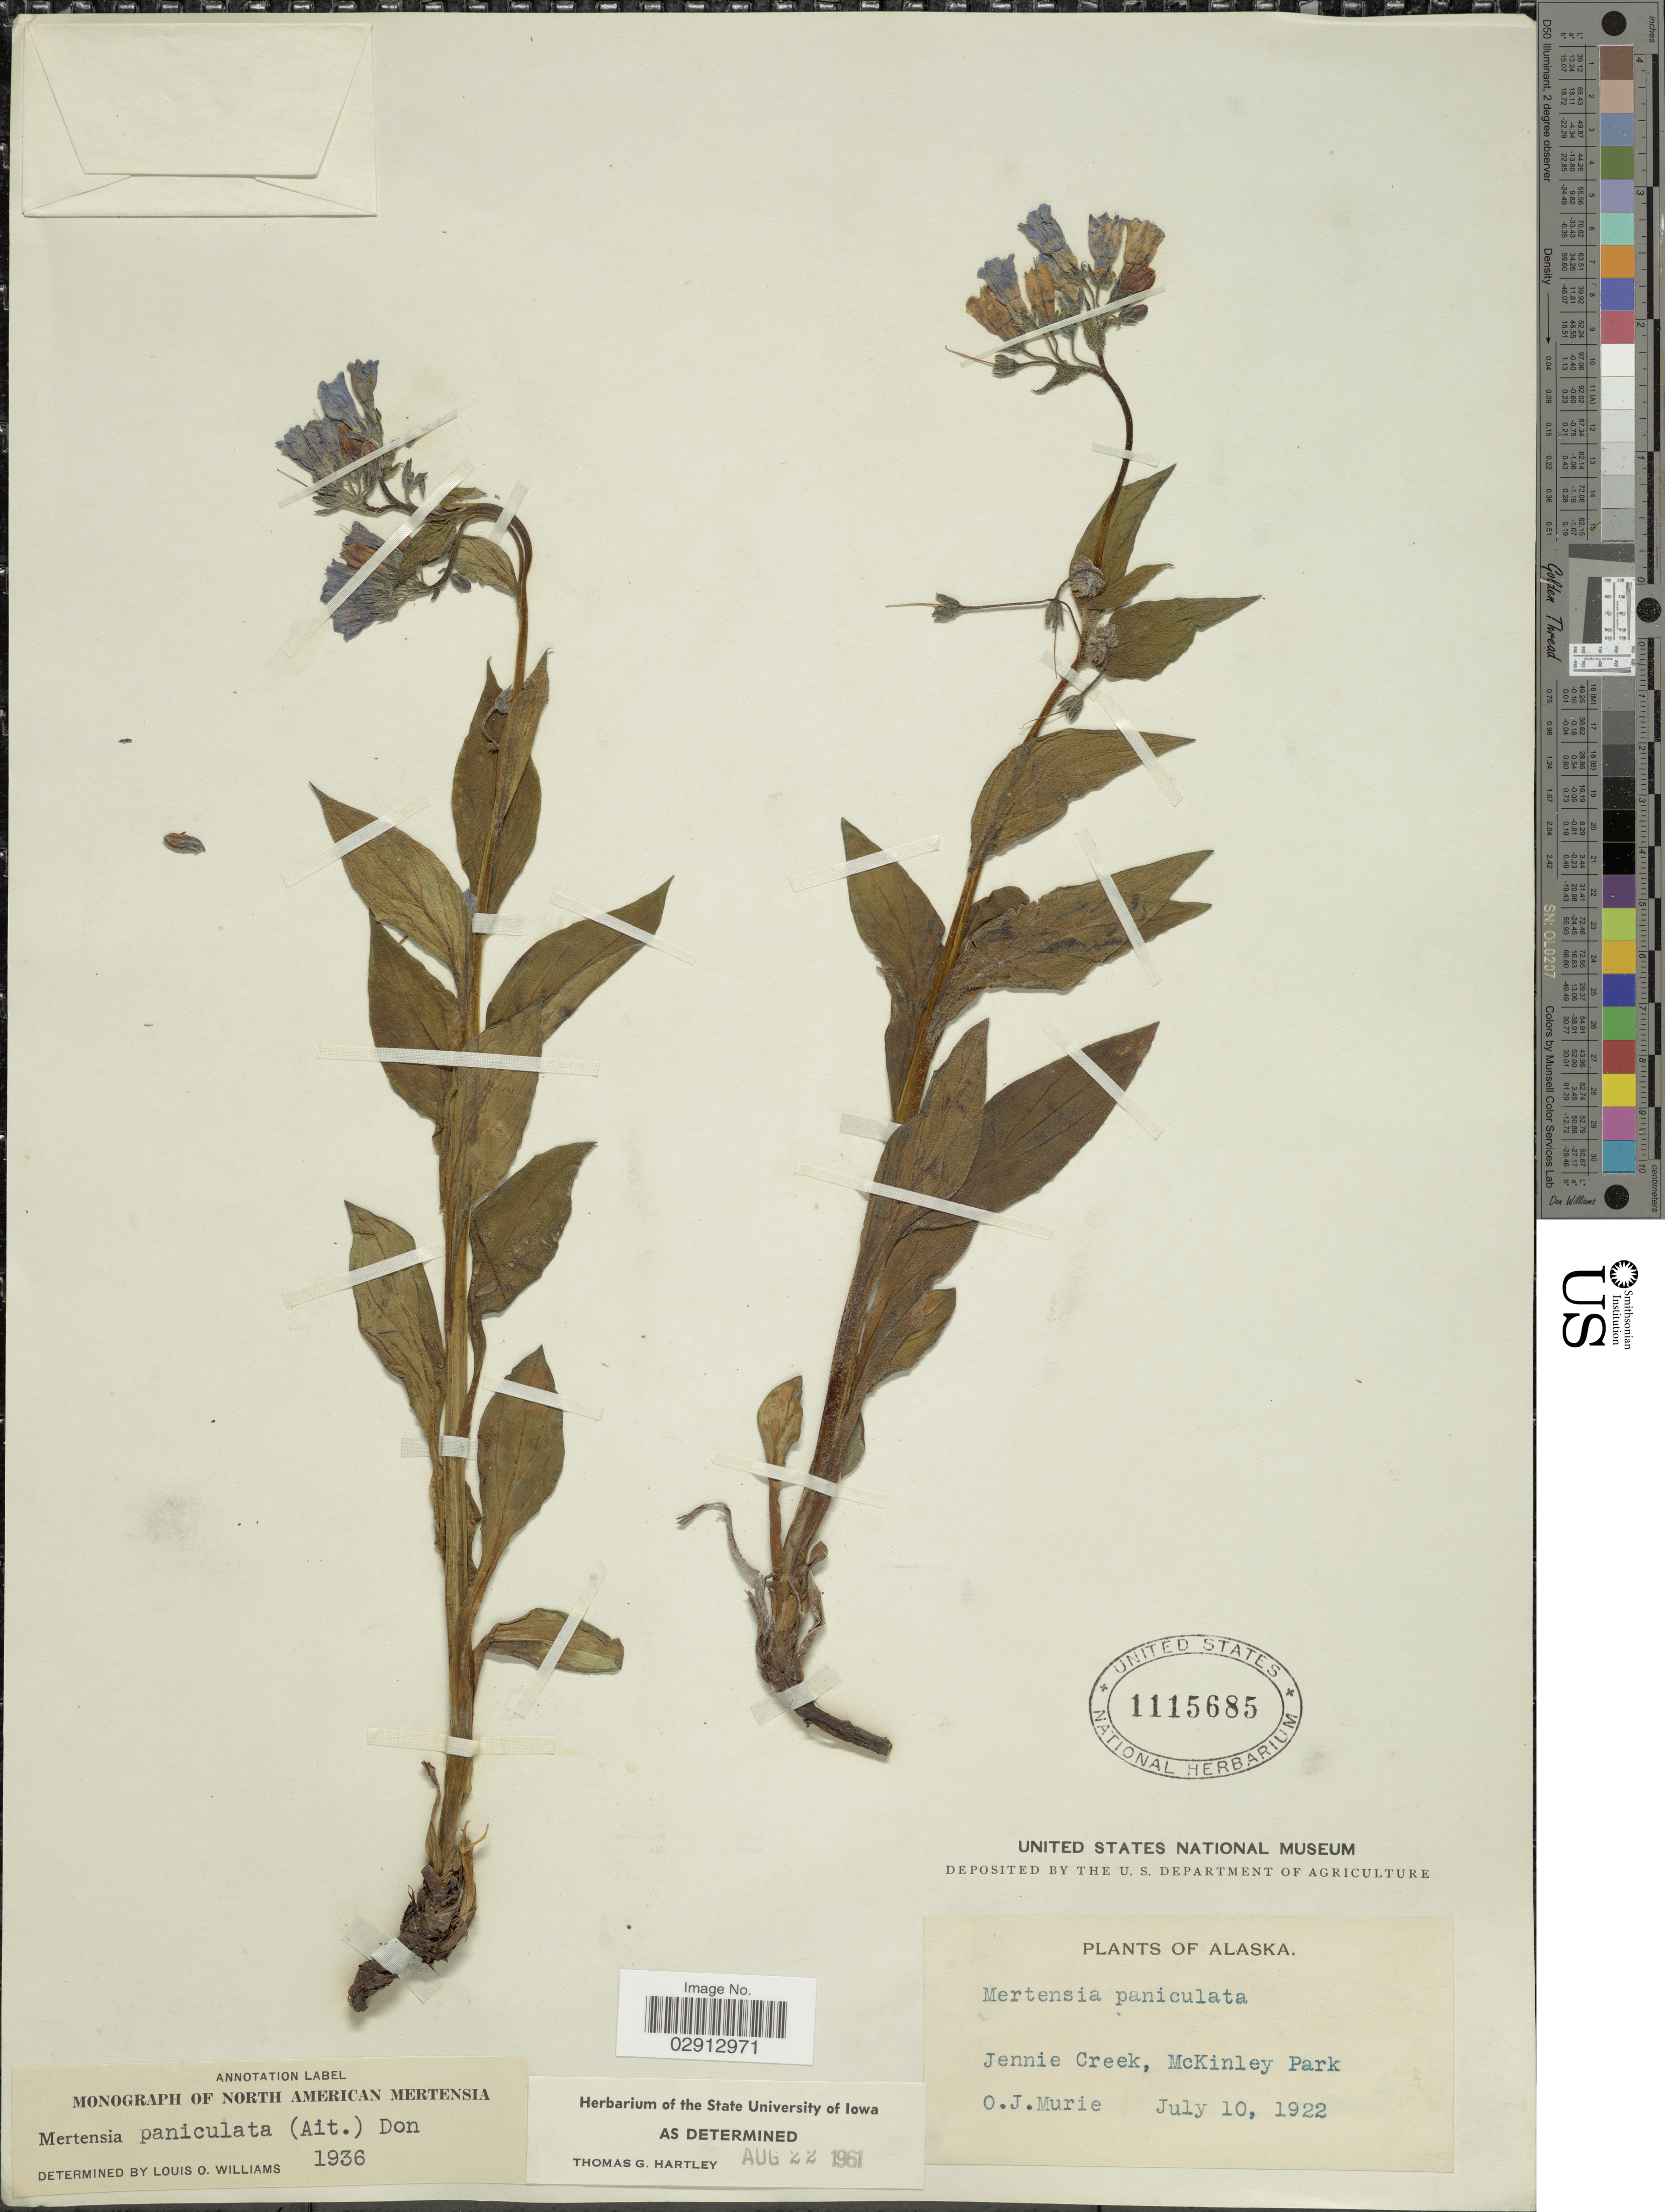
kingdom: Plantae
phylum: Tracheophyta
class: Magnoliopsida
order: Boraginales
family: Boraginaceae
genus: Mertensia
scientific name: Mertensia paniculata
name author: (Aiton) G. Don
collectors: O. Murie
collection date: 1922-07-10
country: United States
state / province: Alaska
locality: Jennie Creek, McKinley Park.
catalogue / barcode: US 1115685